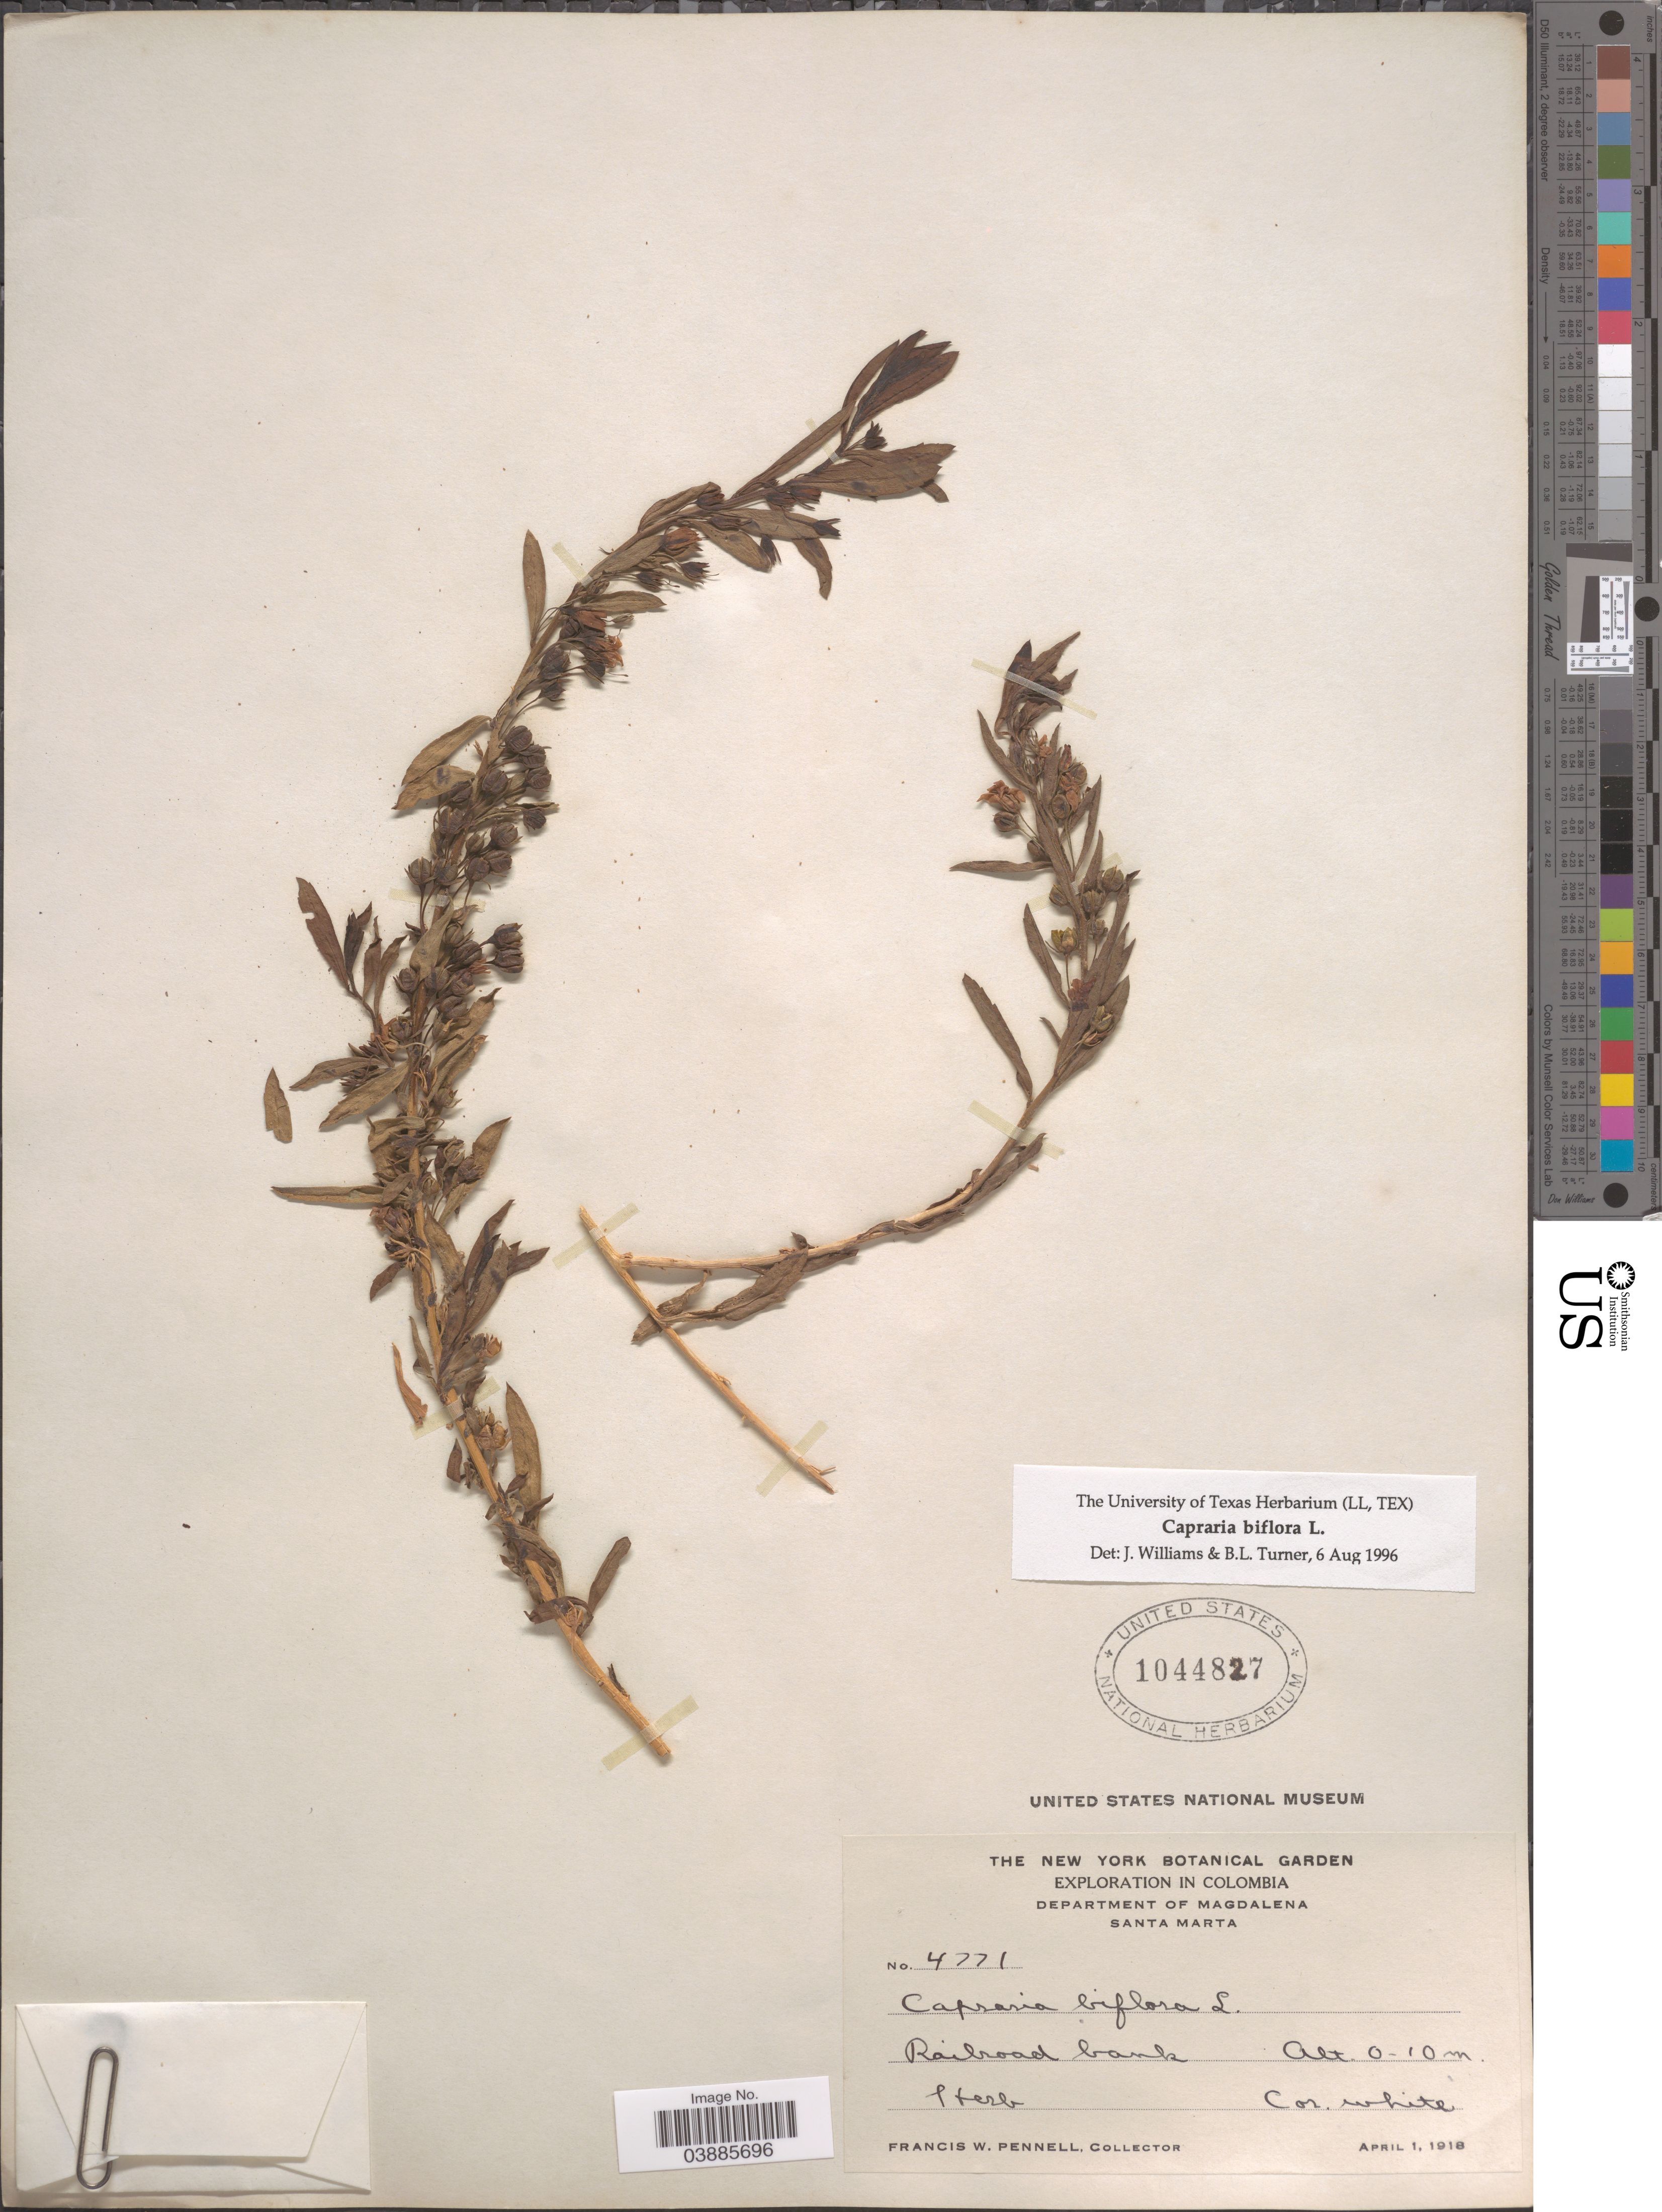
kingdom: Plantae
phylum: Tracheophyta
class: Magnoliopsida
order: Lamiales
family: Scrophulariaceae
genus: Capraria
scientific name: Capraria biflora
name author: L.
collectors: F. W. Pennell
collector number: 4771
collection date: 1918-04-01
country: Colombia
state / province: Magdalena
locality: Department of Magdalena. Santa Marta. Railroad bank.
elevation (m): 0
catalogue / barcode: US 1044827